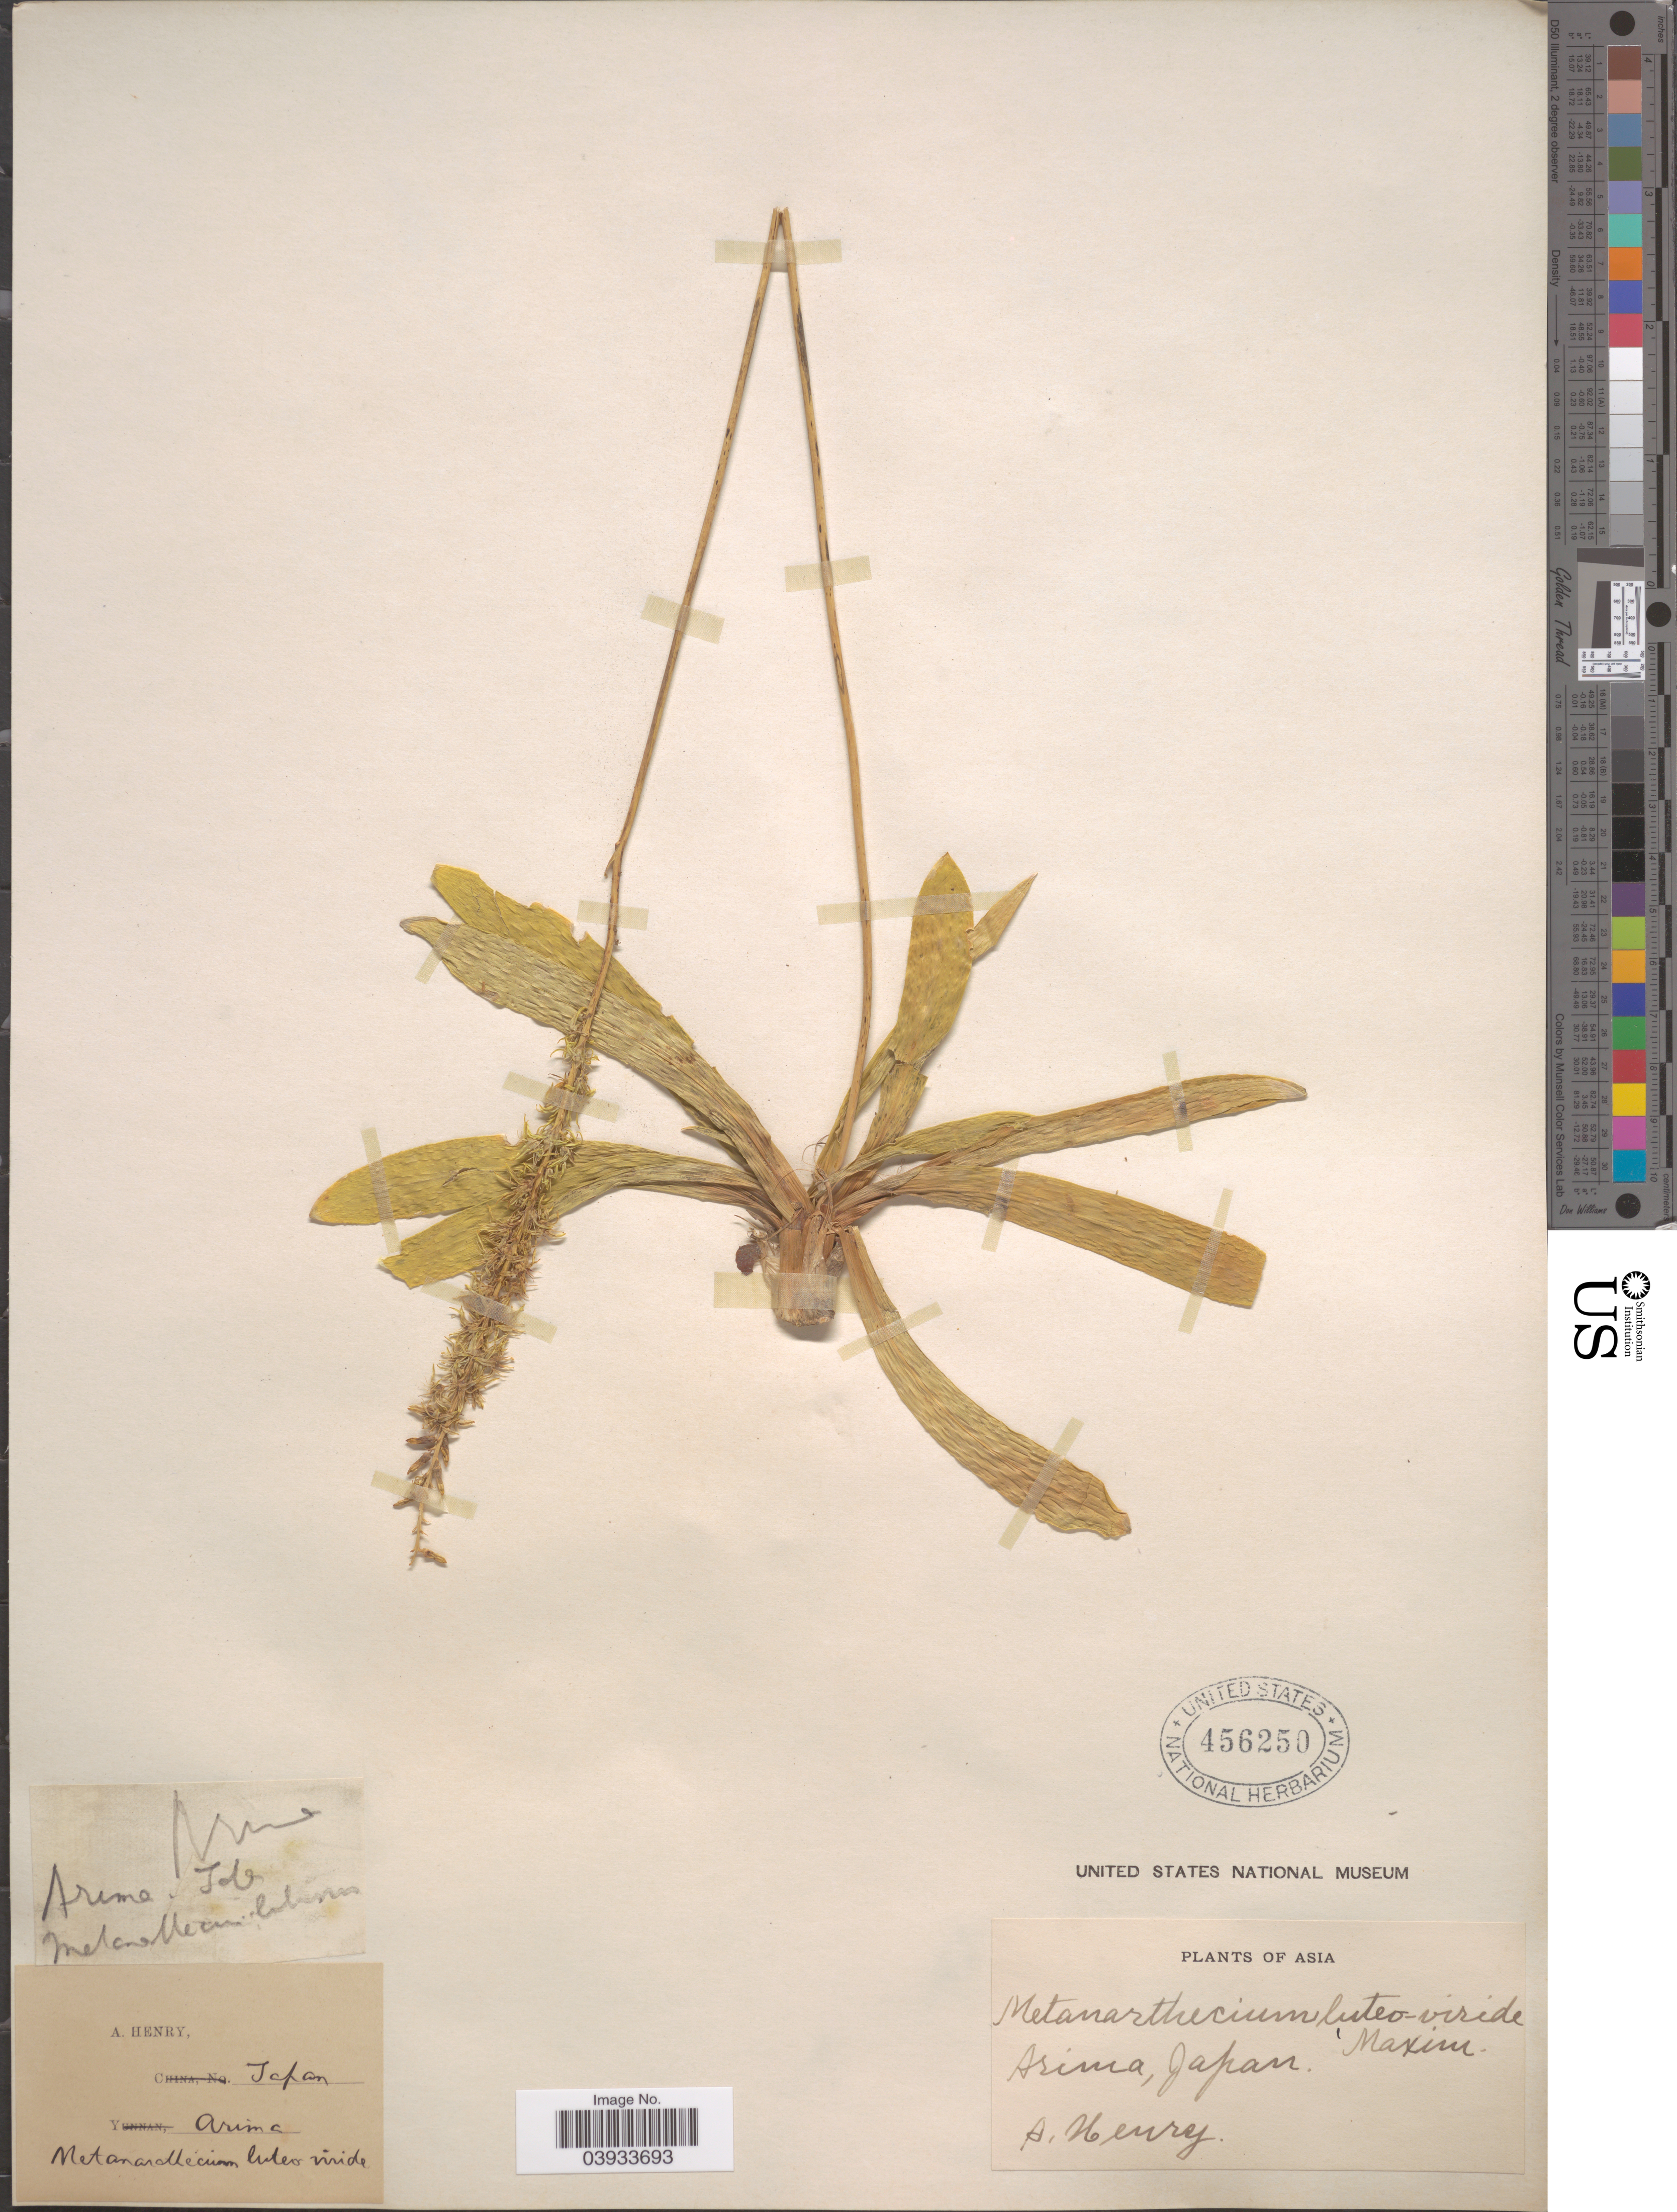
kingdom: Plantae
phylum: Tracheophyta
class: Liliopsida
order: Dioscoreales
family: Nartheciaceae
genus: Metanarthecium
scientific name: Metanarthecium luteo-viride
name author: Maxim.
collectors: A. Henry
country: Japan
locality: Arima.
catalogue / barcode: US 456250